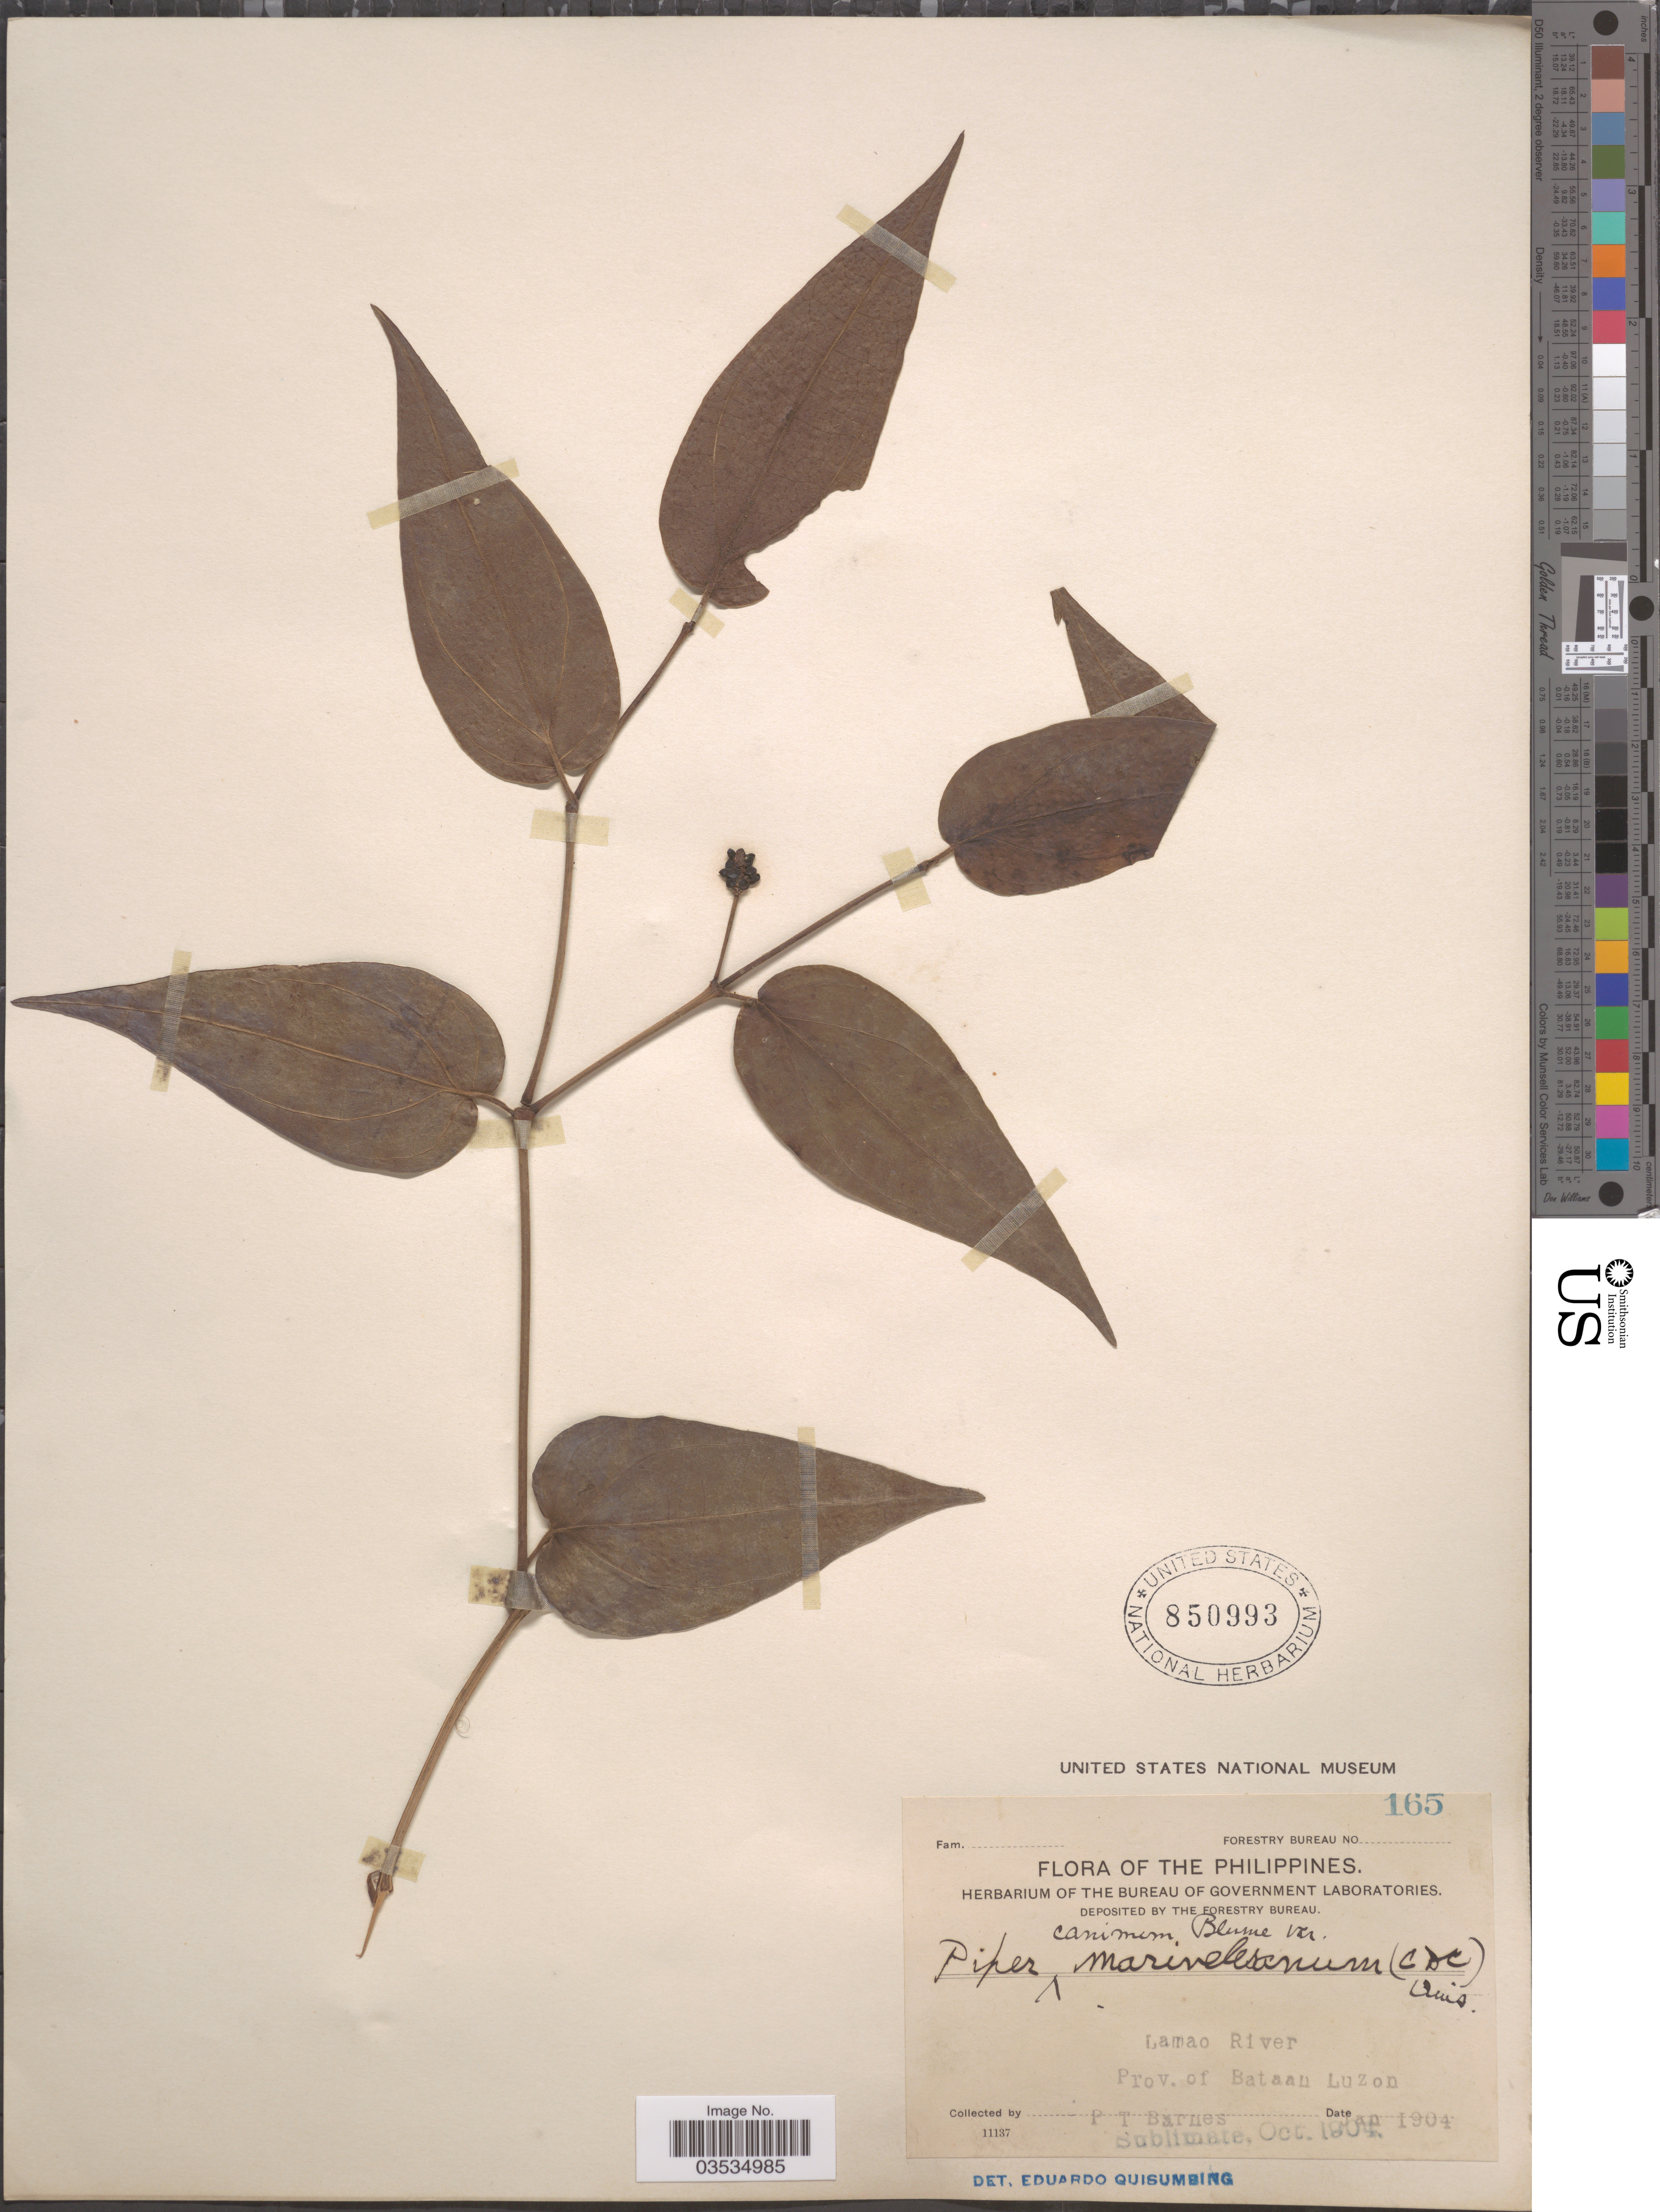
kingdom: Plantae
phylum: Tracheophyta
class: Magnoliopsida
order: Piperales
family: Piperaceae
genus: Piper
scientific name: Piper viminale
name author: Opiz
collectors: P. Barnes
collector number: Forestry Bureau 165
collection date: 1904-01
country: Philippines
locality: Lamao River. Prov. of Bataan. Luzon.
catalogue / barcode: US 850993